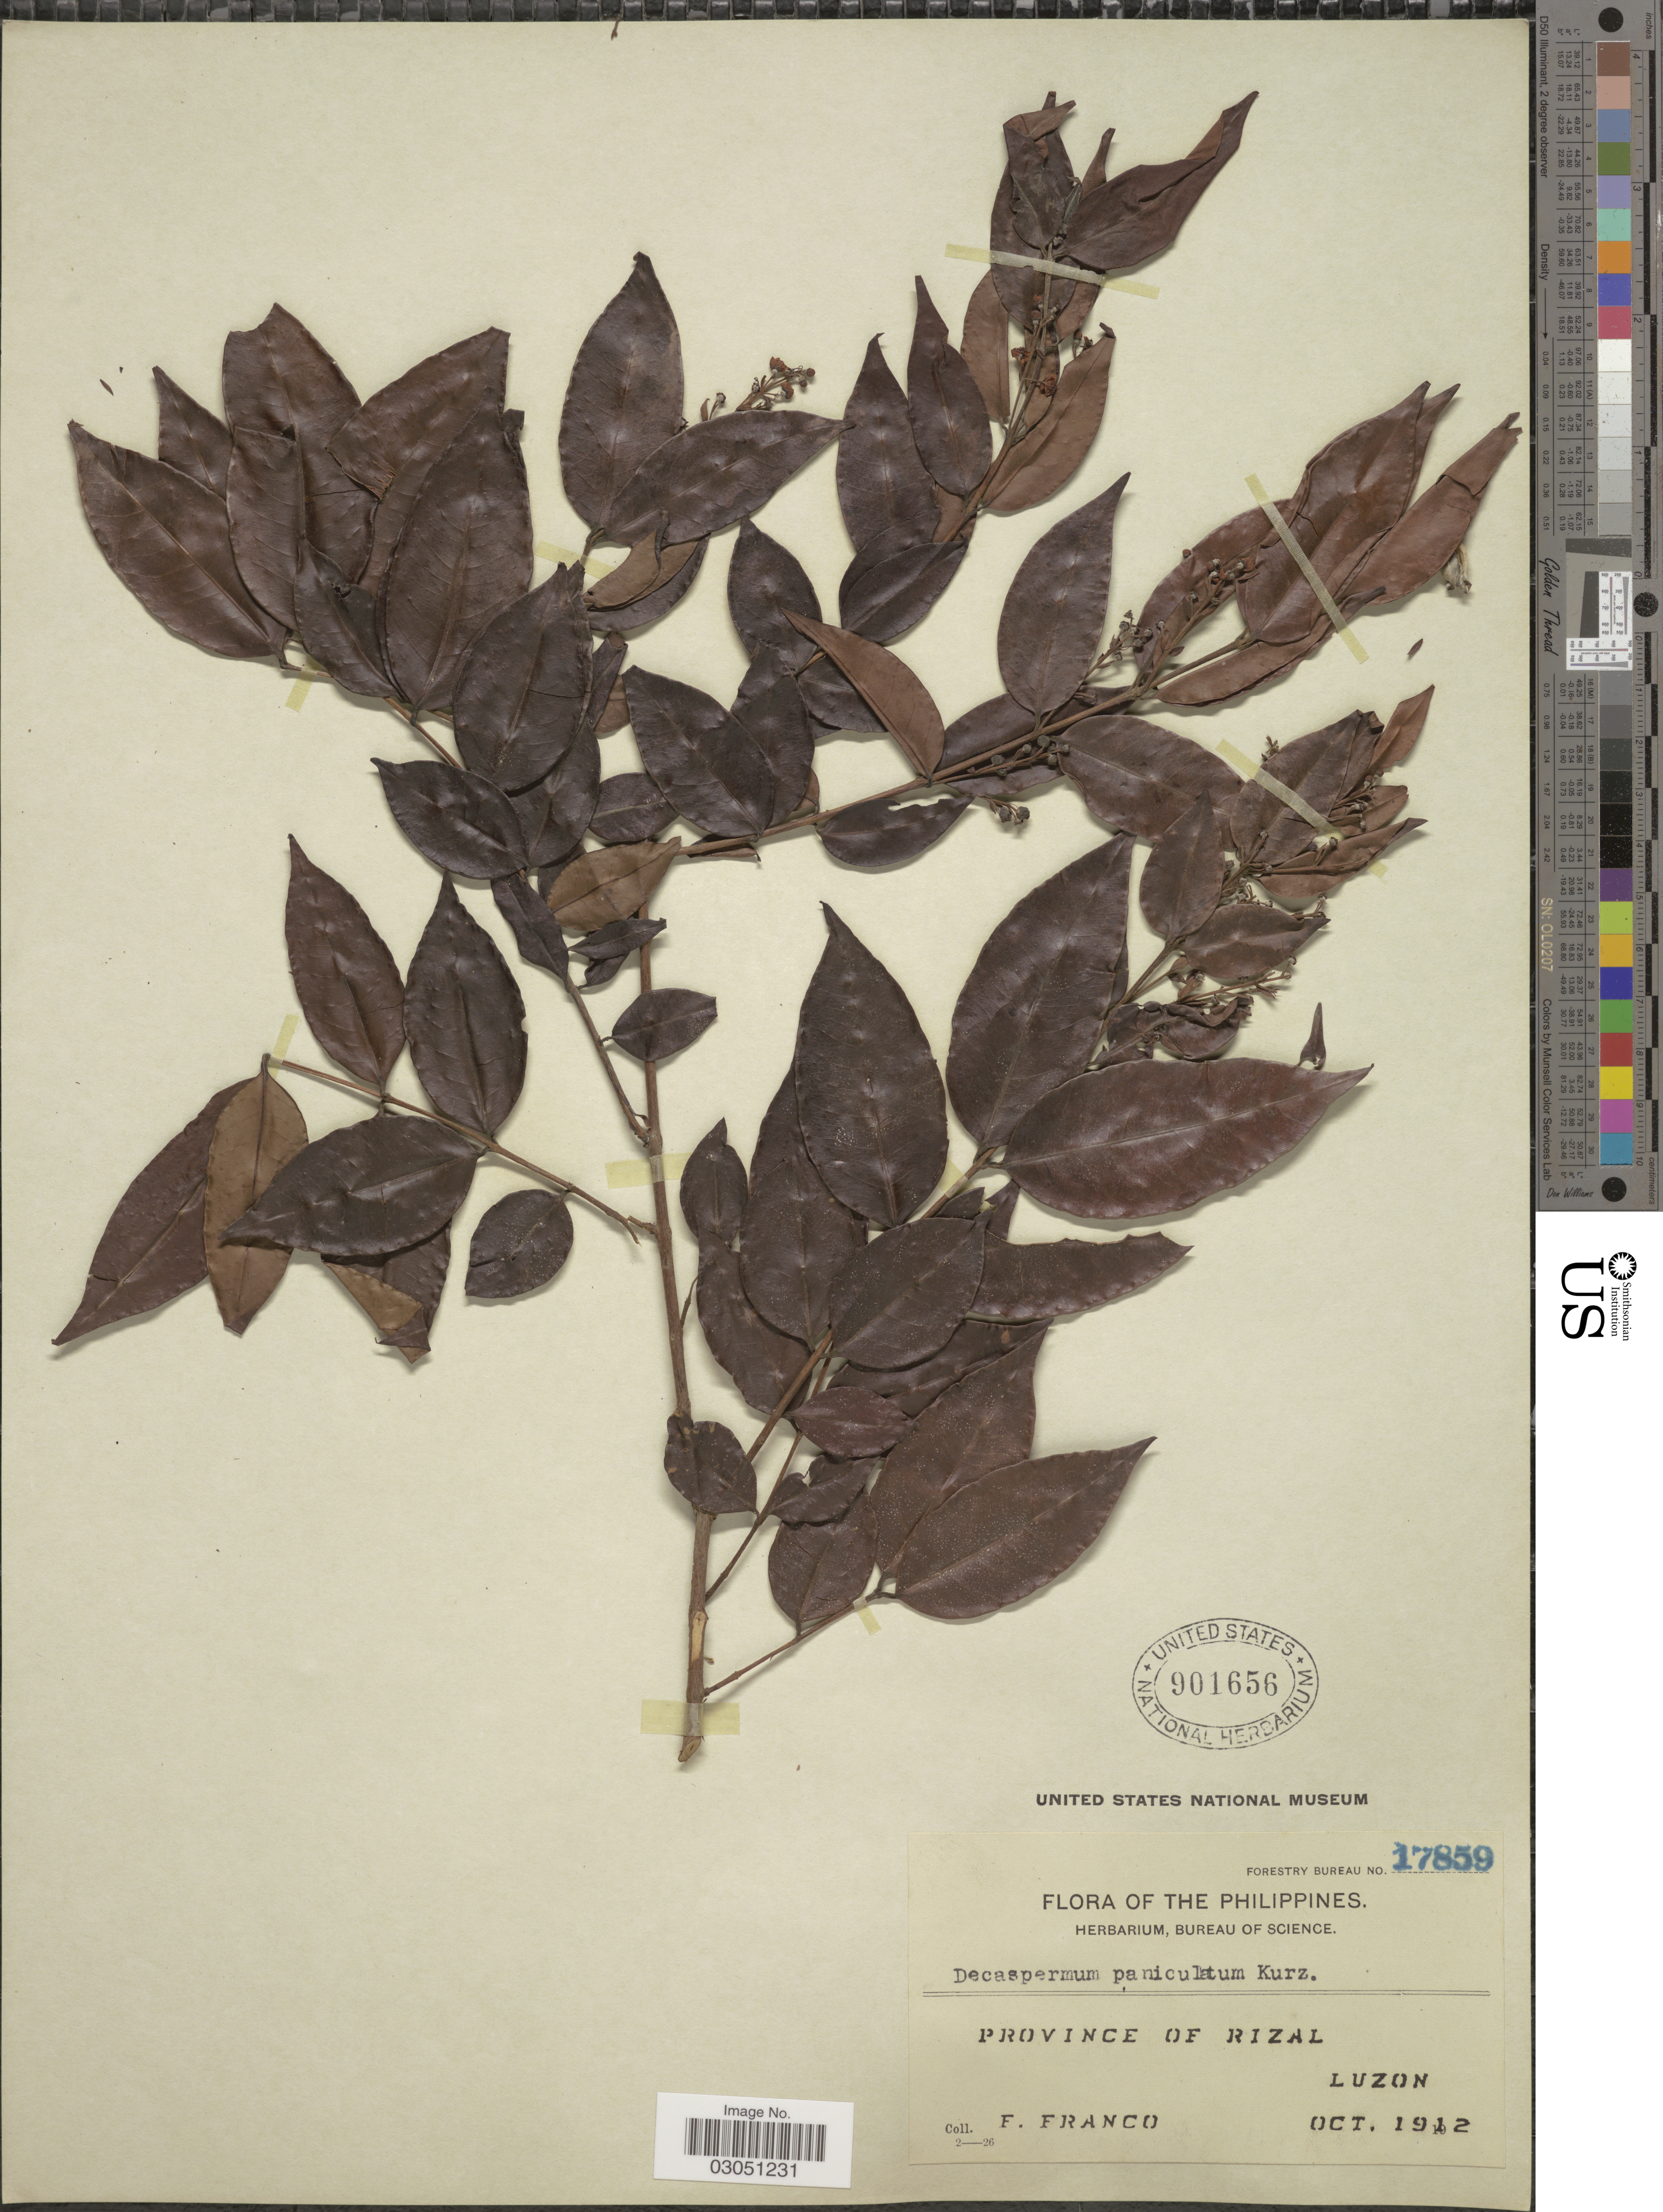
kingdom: Plantae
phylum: Tracheophyta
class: Magnoliopsida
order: Myrtales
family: Myrtaceae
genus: Decaspermum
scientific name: Decaspermum fruticosum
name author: J.R. Forst. & G. Forst.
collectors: F. Franco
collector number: Forestry Bureau 17859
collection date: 1912-10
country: Philippines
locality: Province of Rizal, Luzon.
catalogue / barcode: US 901656